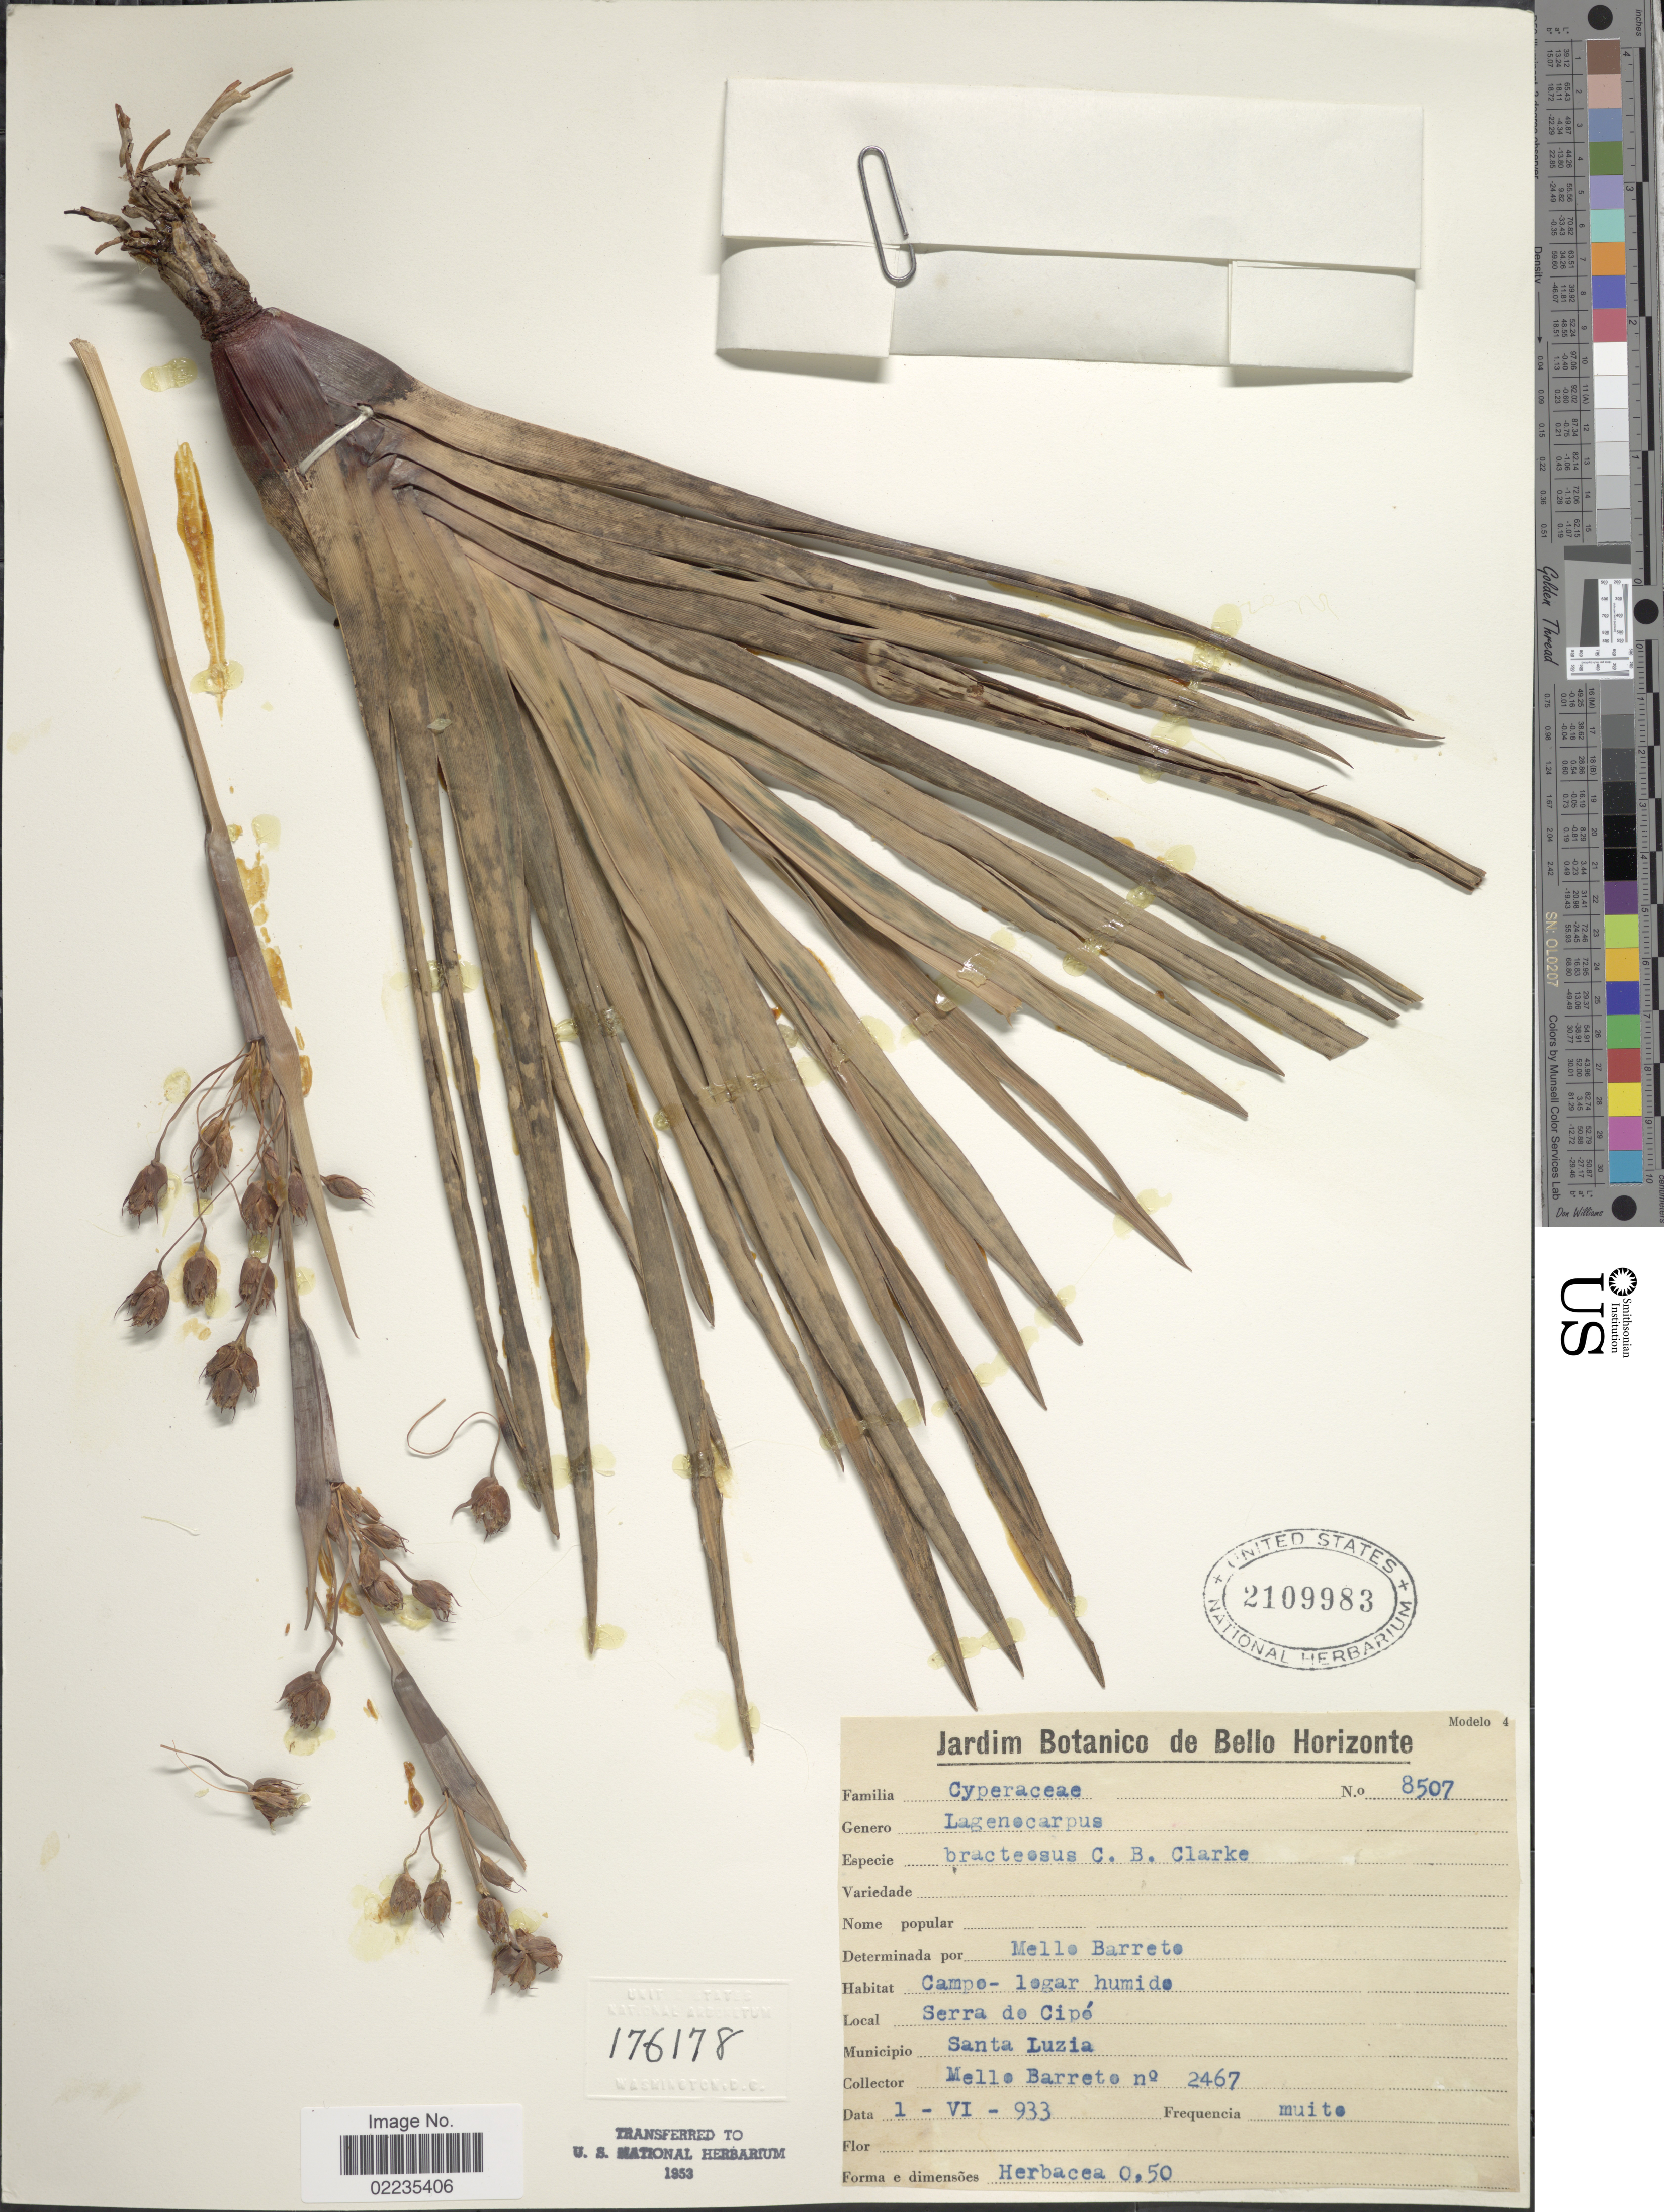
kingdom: Plantae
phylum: Tracheophyta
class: Liliopsida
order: Poales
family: Cyperaceae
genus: Lagenocarpus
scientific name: Lagenocarpus bracteosus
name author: C.B. Clarke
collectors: M. Barreto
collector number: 2467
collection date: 1933-06-01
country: Cape Verde Islands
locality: Serra do Cipo, Santa Luzia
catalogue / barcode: US 2109983